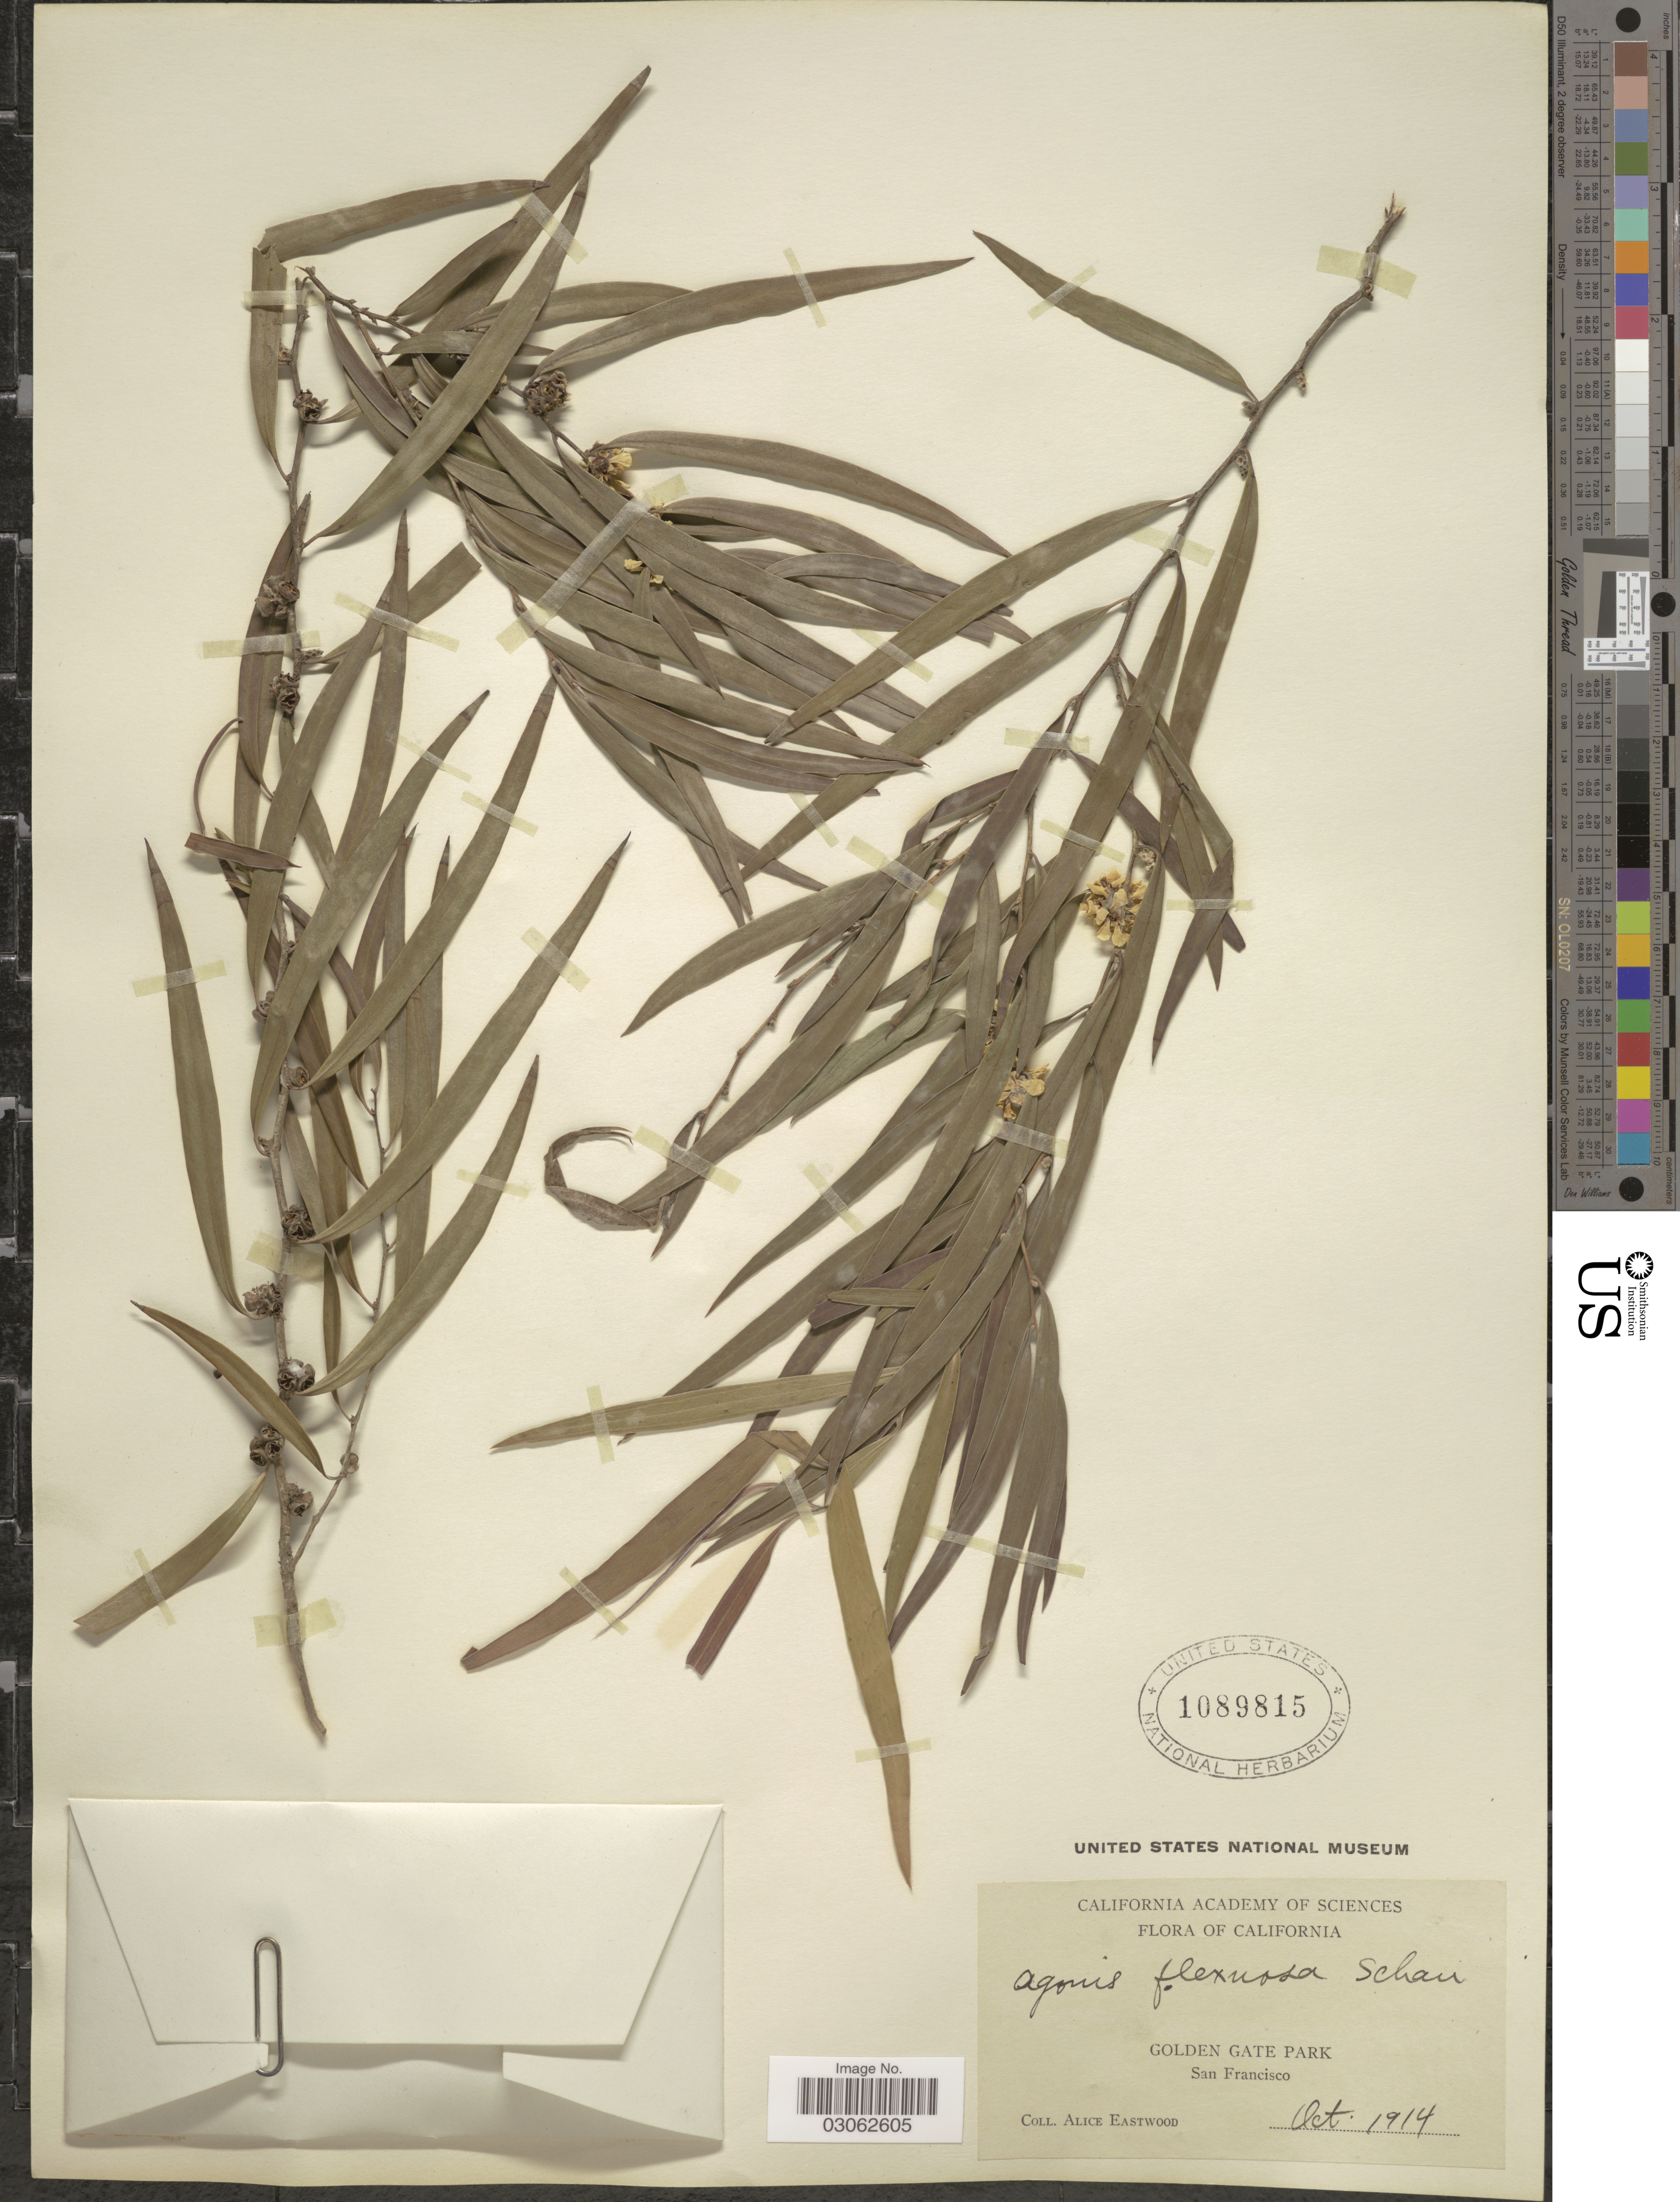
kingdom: Plantae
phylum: Tracheophyta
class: Magnoliopsida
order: Myrtales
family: Myrtaceae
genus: Agonis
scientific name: Agonis flexuosa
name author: (Willd.) Sweet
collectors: A. Eastwood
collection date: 1914-10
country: United States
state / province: California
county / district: San Francisco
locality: Golden Gate Park. San Francisco.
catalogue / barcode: US 1089815